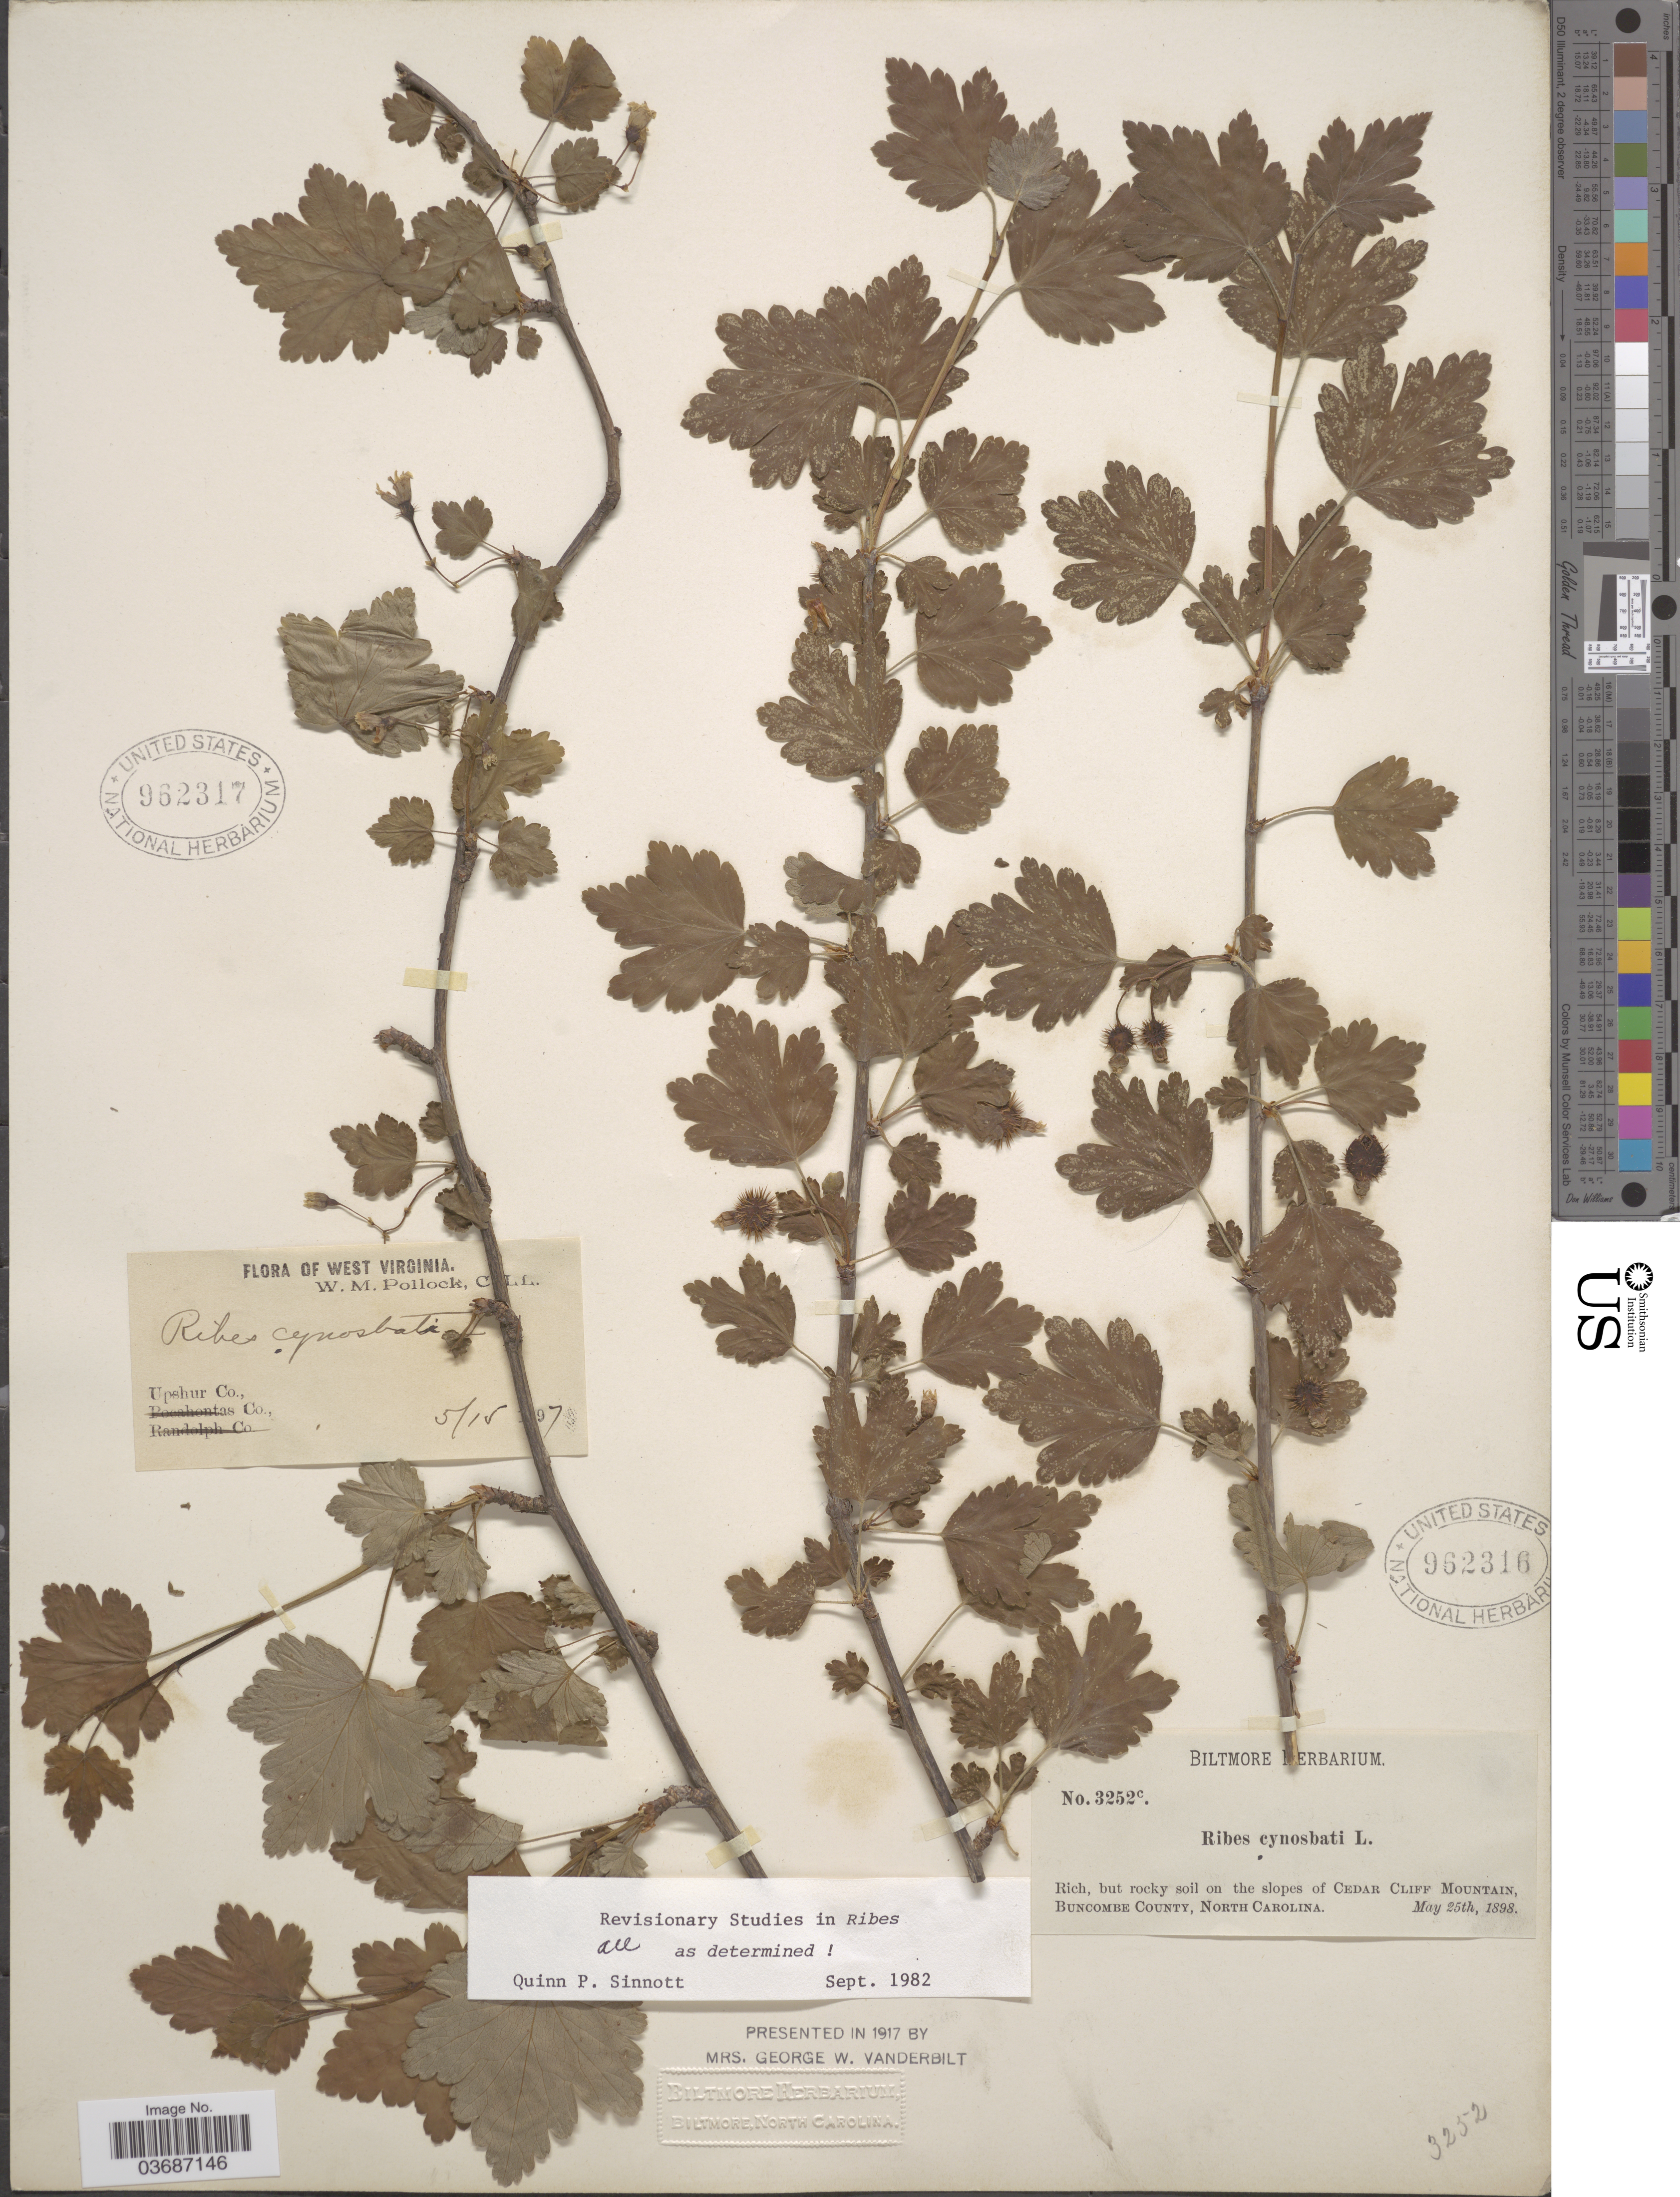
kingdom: Plantae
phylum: Tracheophyta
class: Magnoliopsida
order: Saxifragales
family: Grossulariaceae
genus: Ribes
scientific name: Ribes cynosbati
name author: L.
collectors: ex herb. Biltmore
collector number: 3252c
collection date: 1898-05-25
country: United States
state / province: North Carolina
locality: Rich, but rocky soil on the slopes of Cedar Cliff Mountain, Buncombe County.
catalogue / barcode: US 962316-2